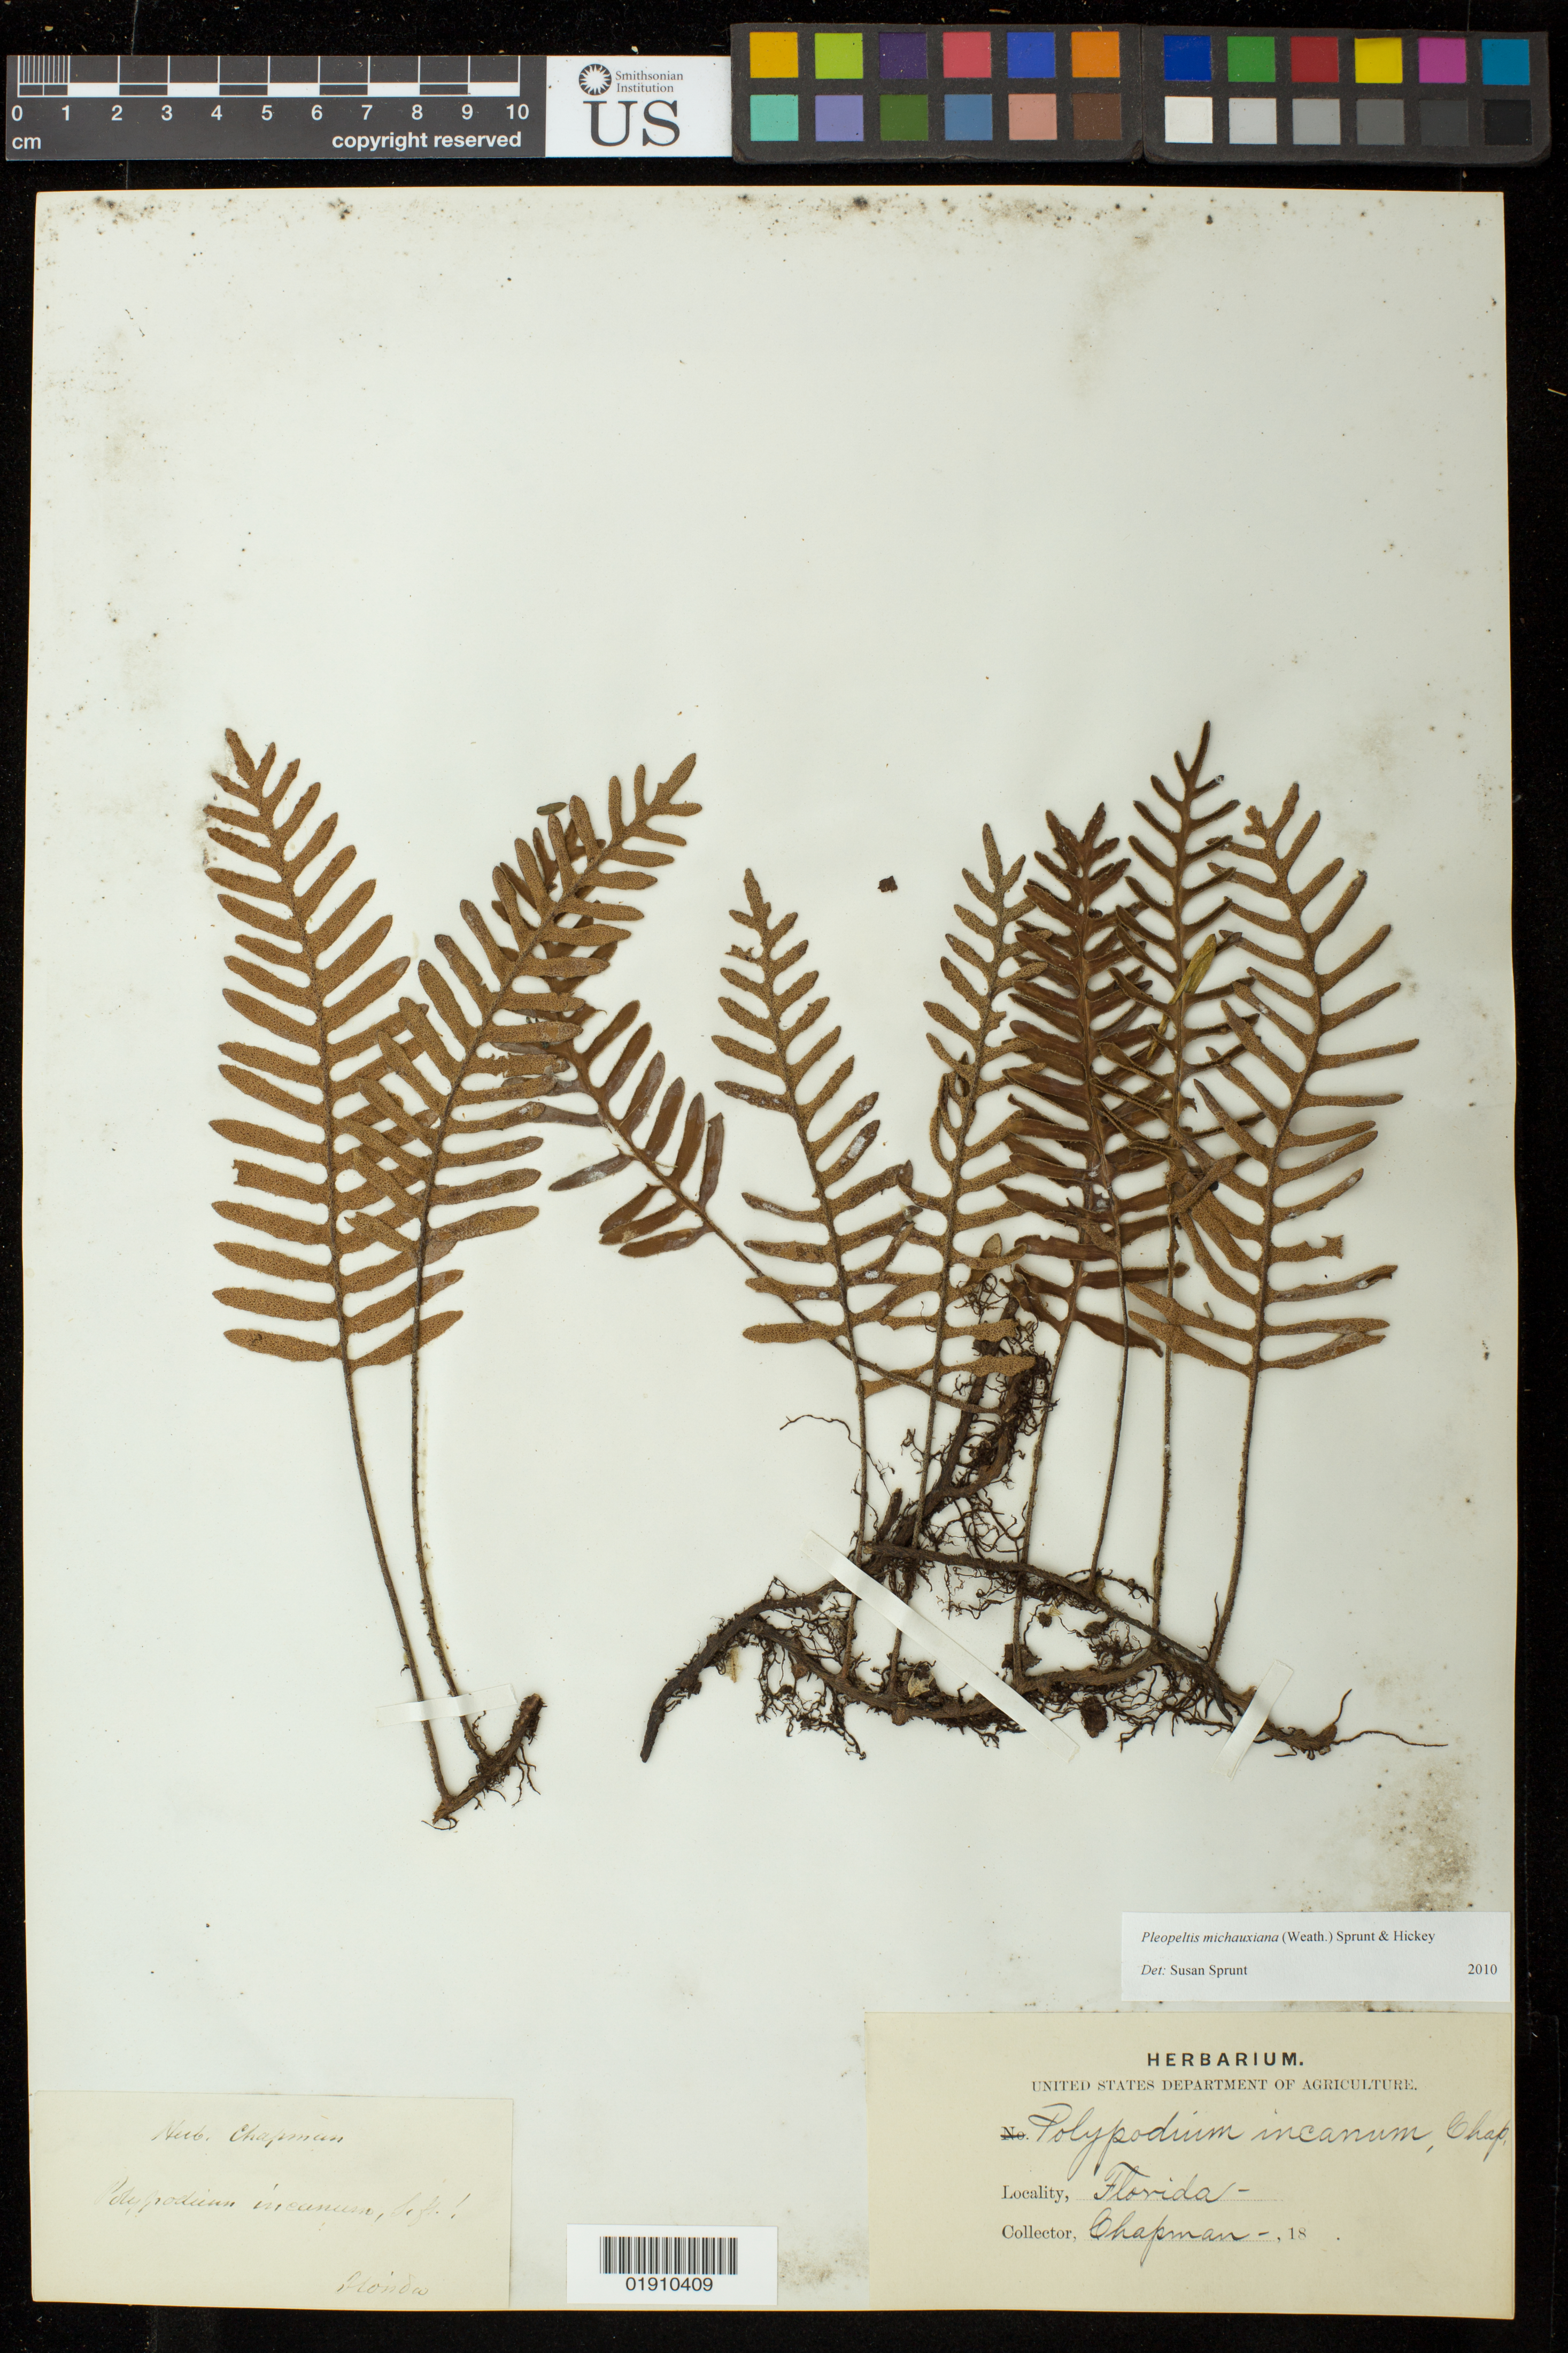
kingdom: Plantae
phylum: Tracheophyta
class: Polypodiopsida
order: Polypodiales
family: Polypodiaceae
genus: Pleopeltis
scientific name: Pleopeltis michauxiana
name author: (Weath.) Hickey & Sprunt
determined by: Sprunt, S. V.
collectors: A. Chapman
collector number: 18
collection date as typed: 18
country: United States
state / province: Florida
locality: Locality Florida